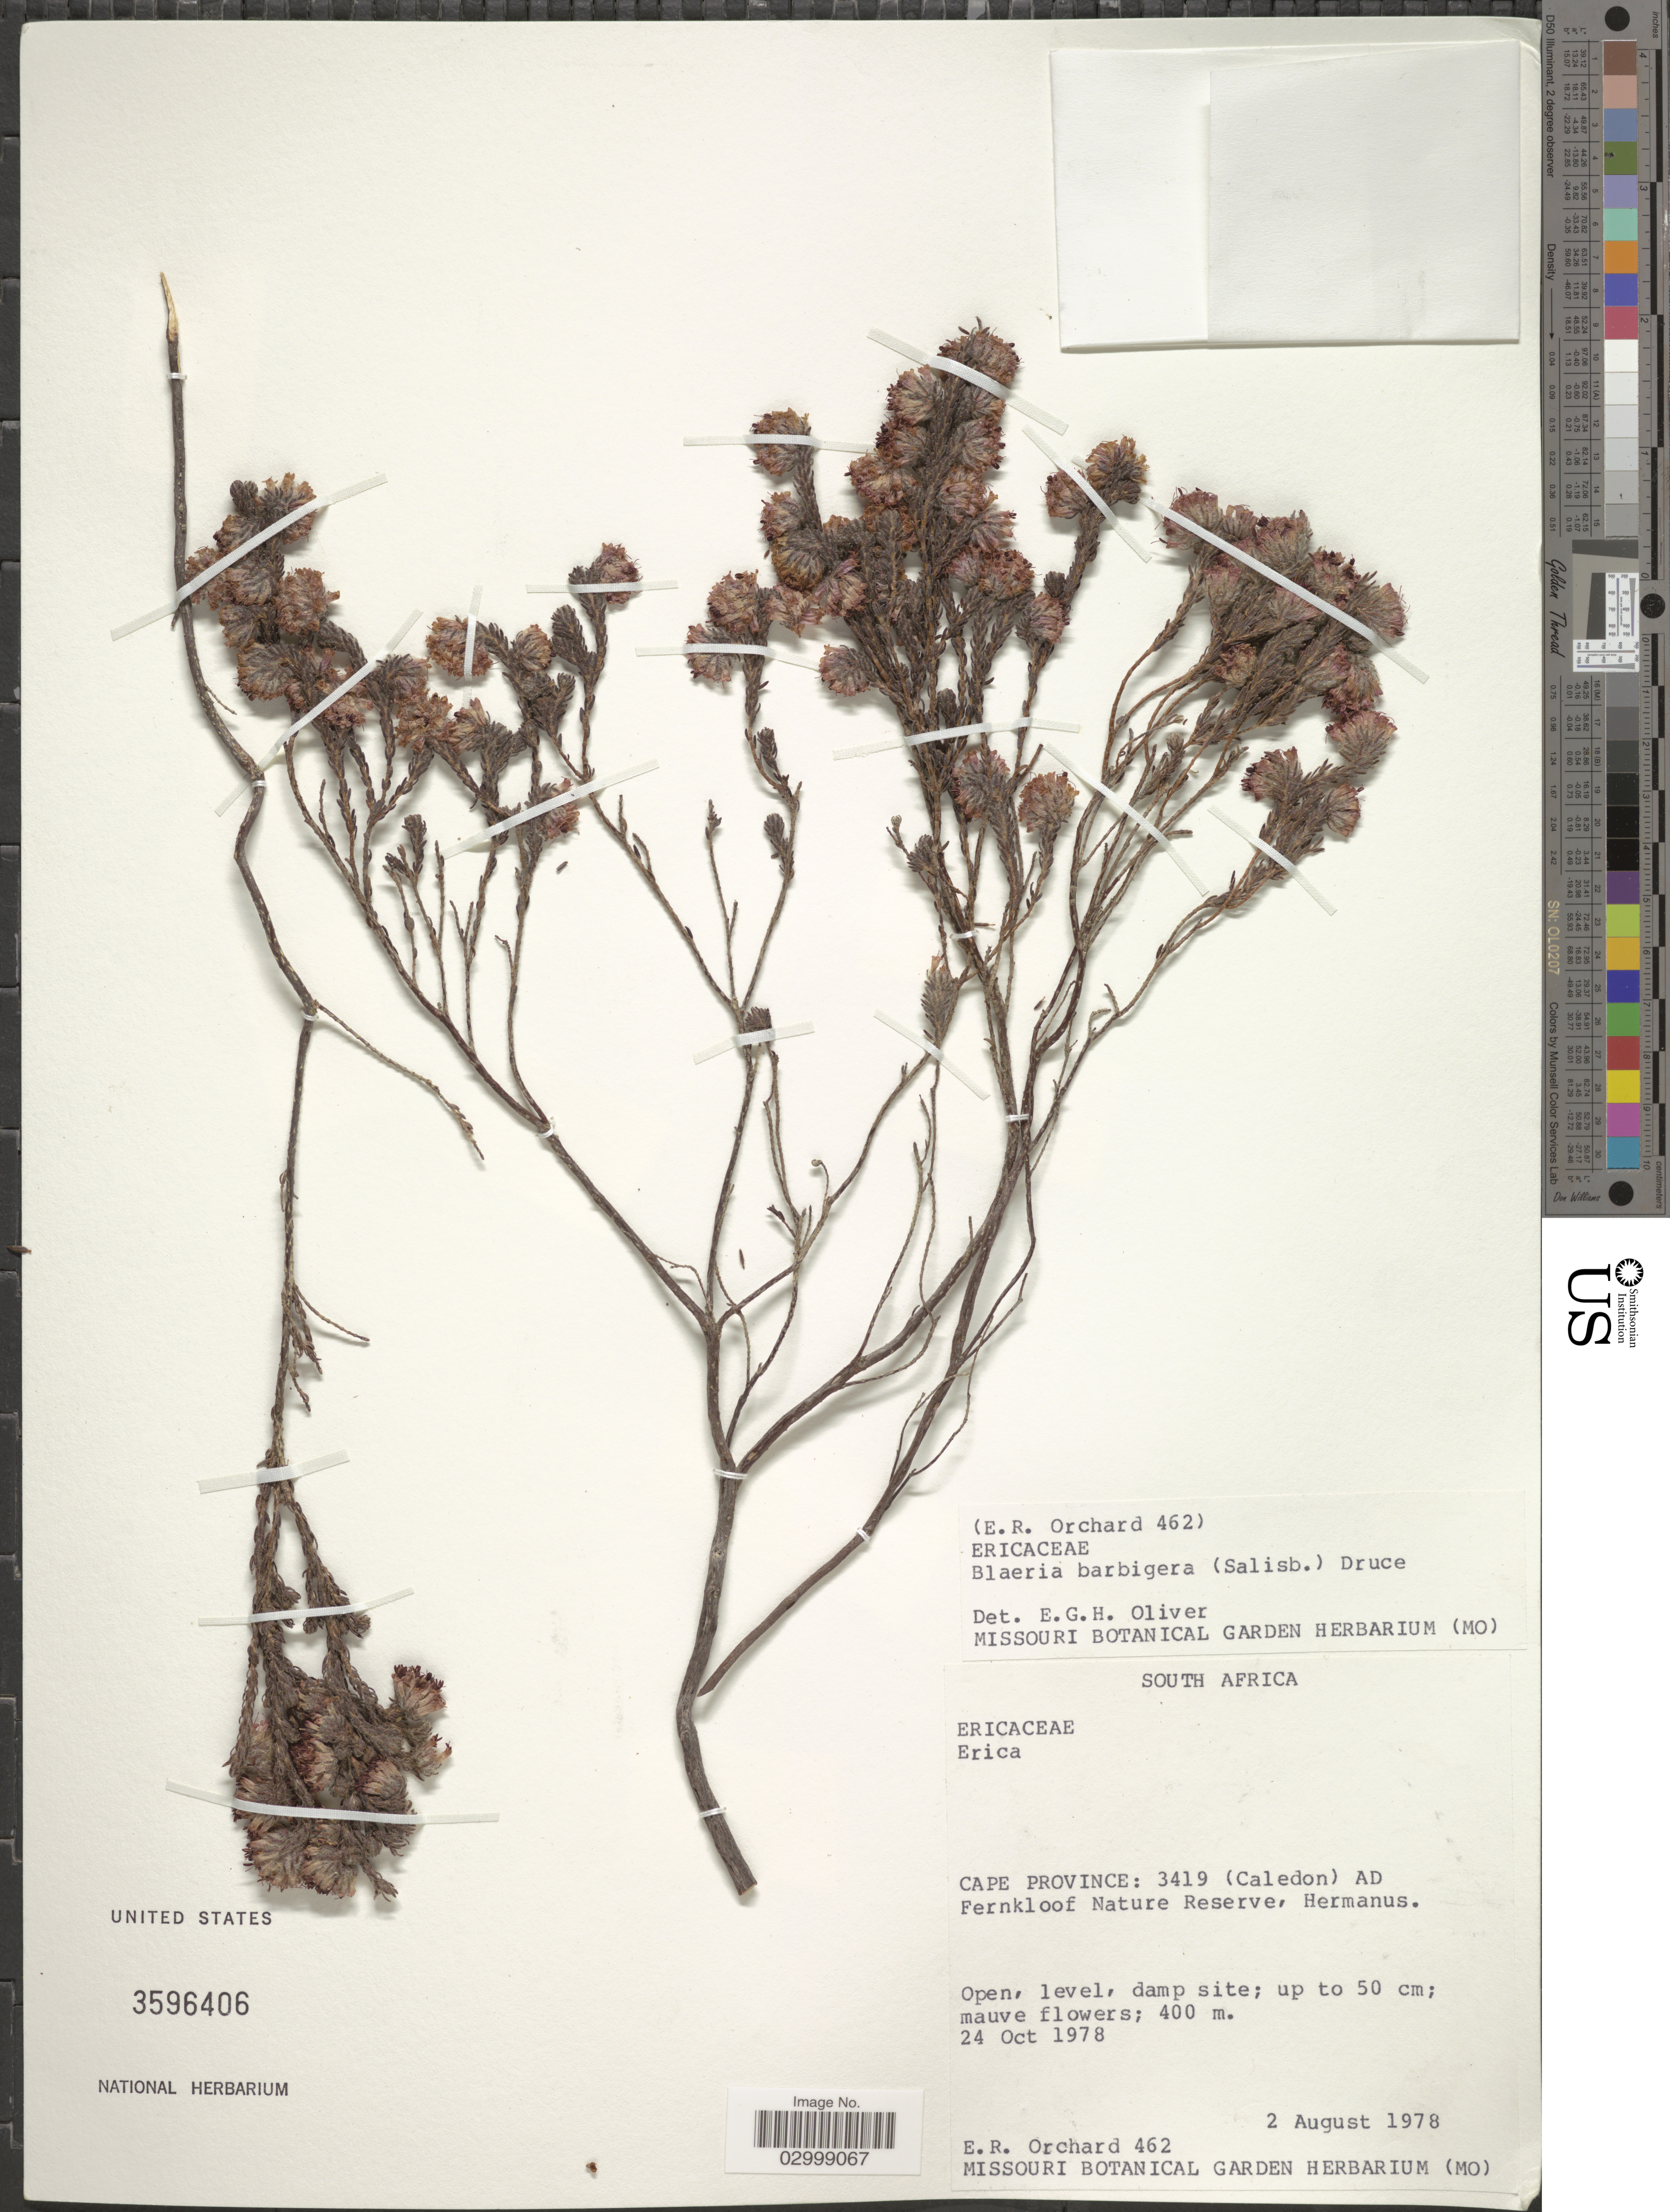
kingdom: Plantae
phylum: Tracheophyta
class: Magnoliopsida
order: Ericales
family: Ericaceae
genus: Blaeria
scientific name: Blaeria barbigera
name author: (Salisb.) G. Don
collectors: E. Orchard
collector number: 462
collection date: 1978-08-02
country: South Africa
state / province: Western Cape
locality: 3419 (Caledon) AD Fernkloof Nature Reserve, Hermanus.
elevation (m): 400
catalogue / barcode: US 3596406